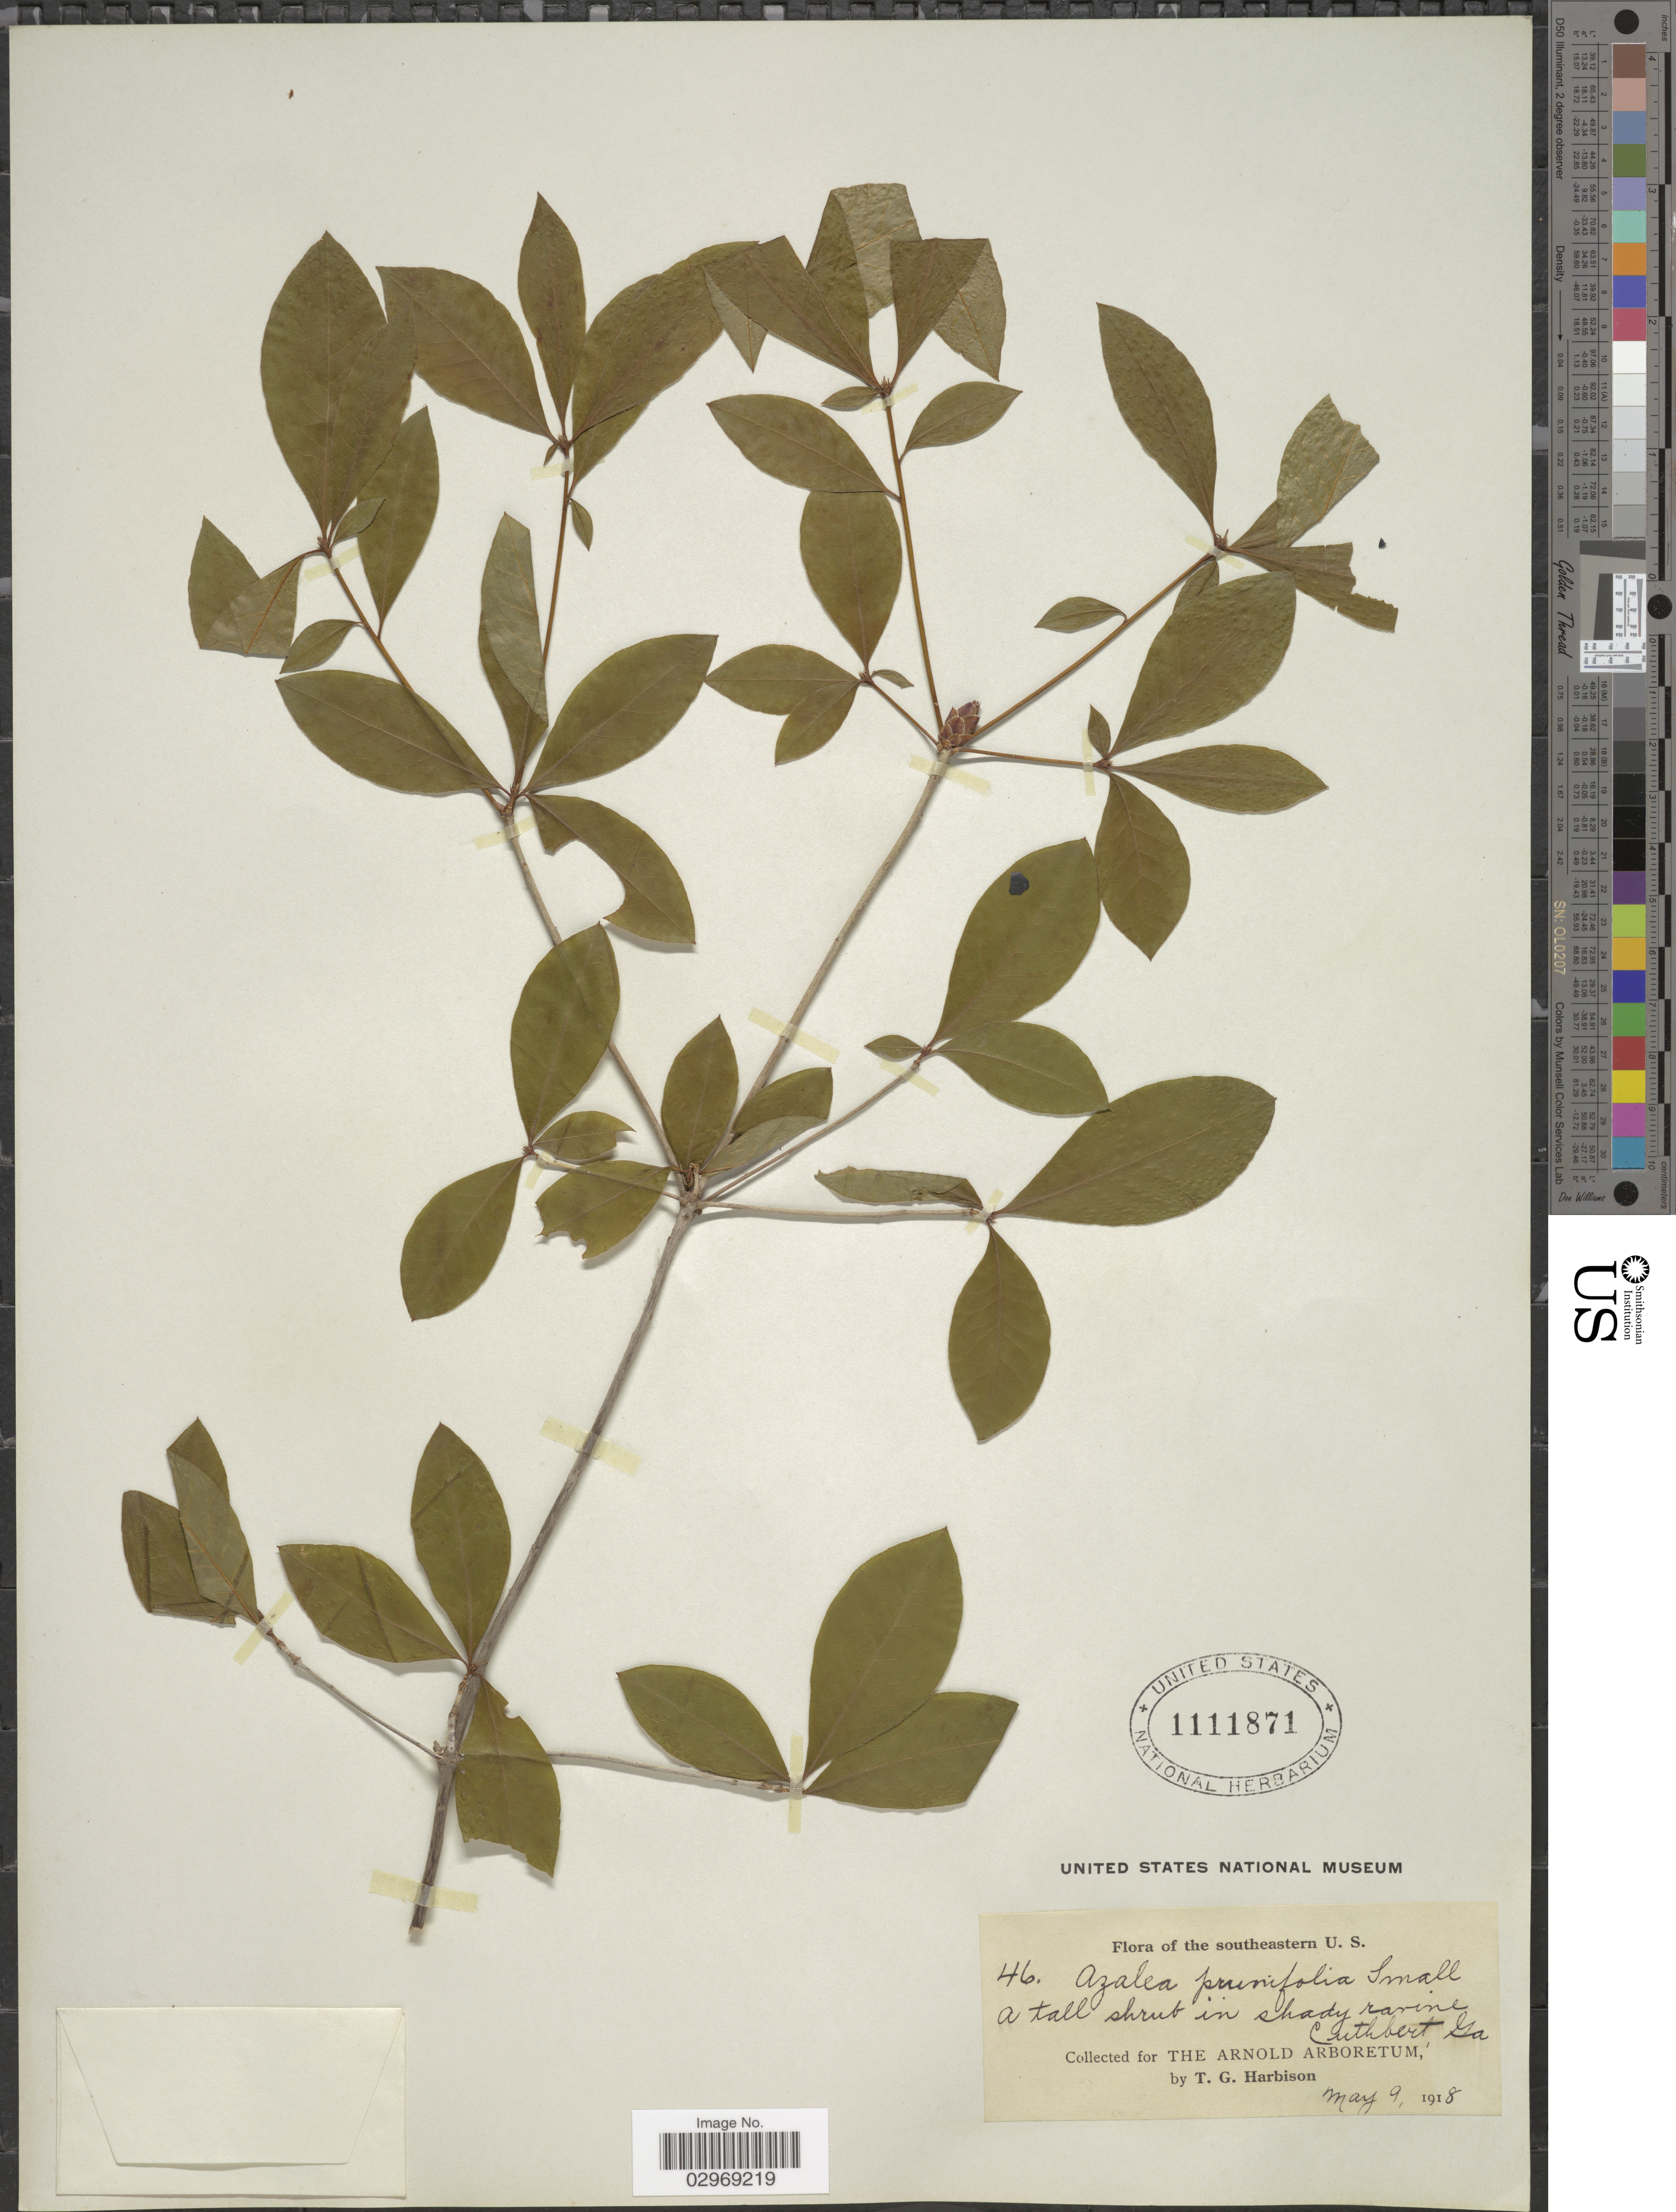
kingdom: Plantae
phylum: Tracheophyta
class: Magnoliopsida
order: Ericales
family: Ericaceae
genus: Rhododendron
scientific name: Rhododendron prunifolium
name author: (Small) Millais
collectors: T. Harbison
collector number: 46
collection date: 1918-05-09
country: United States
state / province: Georgia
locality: The southeastern U. S. Cuthbert. Ga.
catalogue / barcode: US 1111871